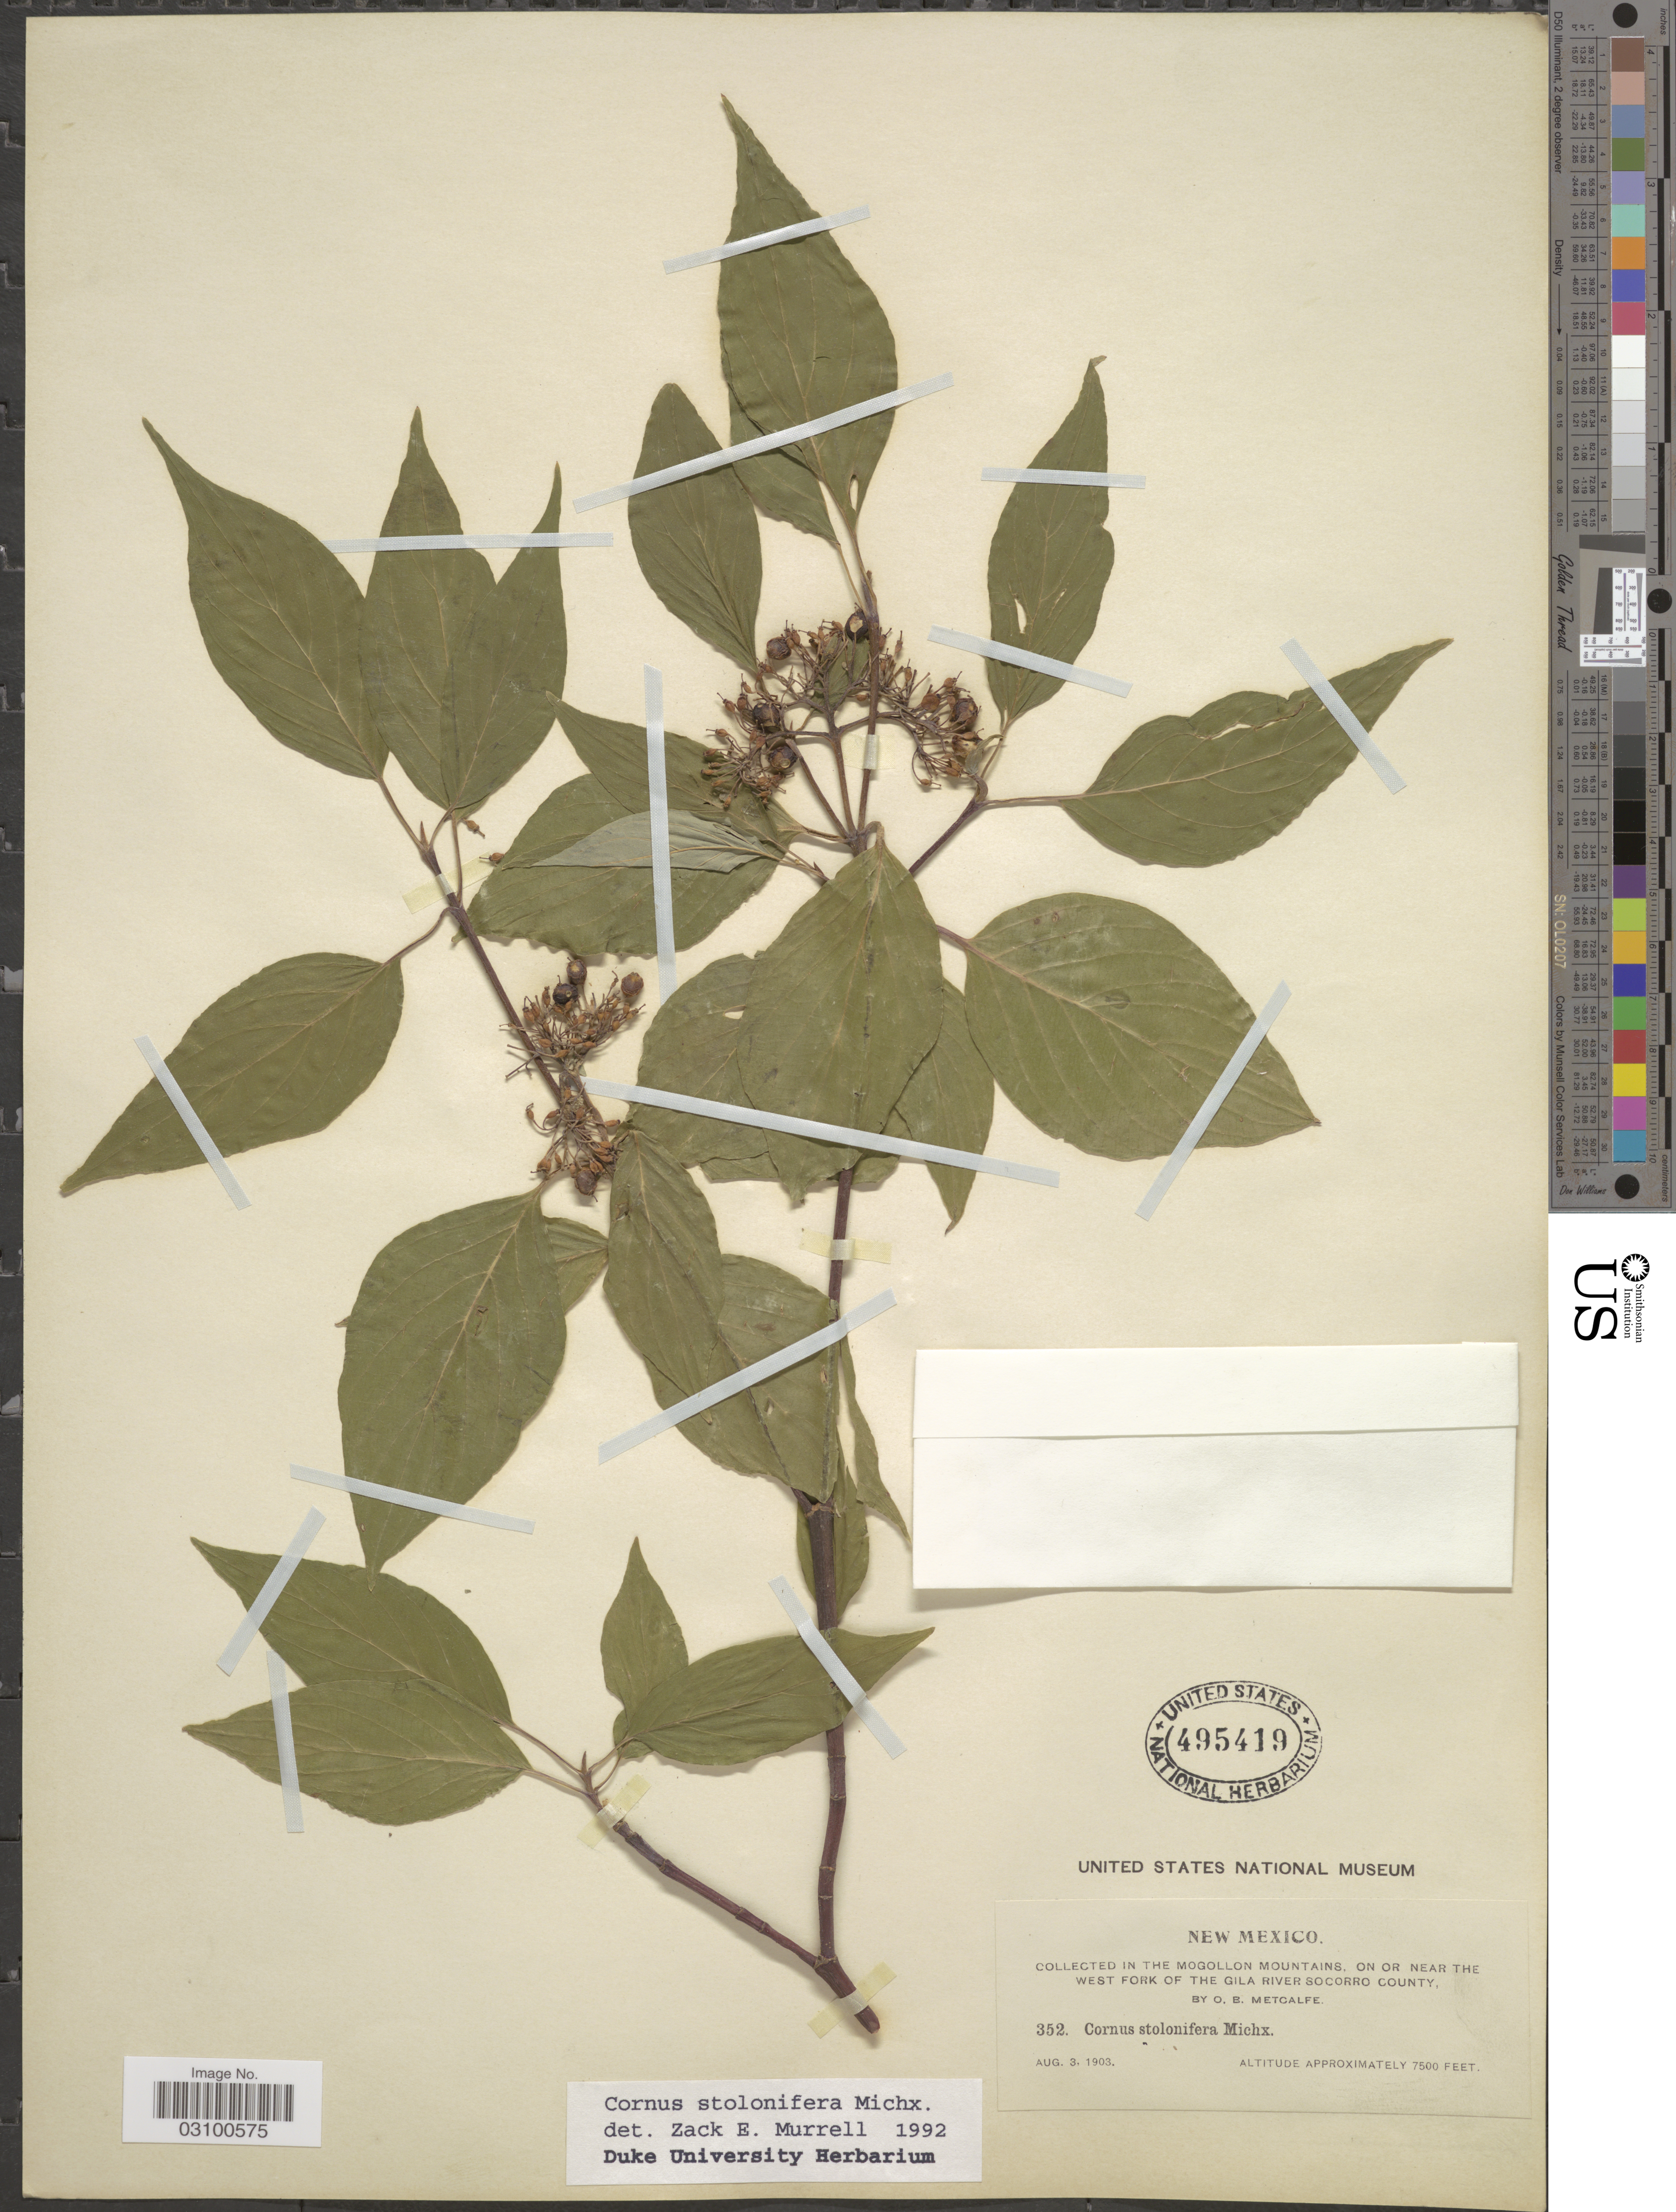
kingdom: Plantae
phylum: Tracheophyta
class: Magnoliopsida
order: Cornales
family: Cornaceae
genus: Cornus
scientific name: Cornus sericea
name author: L.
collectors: O. B. Metcalfe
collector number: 352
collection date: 1903-08-03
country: United States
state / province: New Mexico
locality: In the Mogollon Mountains, on or near the West Fork of the Gila River Socorro County.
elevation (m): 2286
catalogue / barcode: US 495419